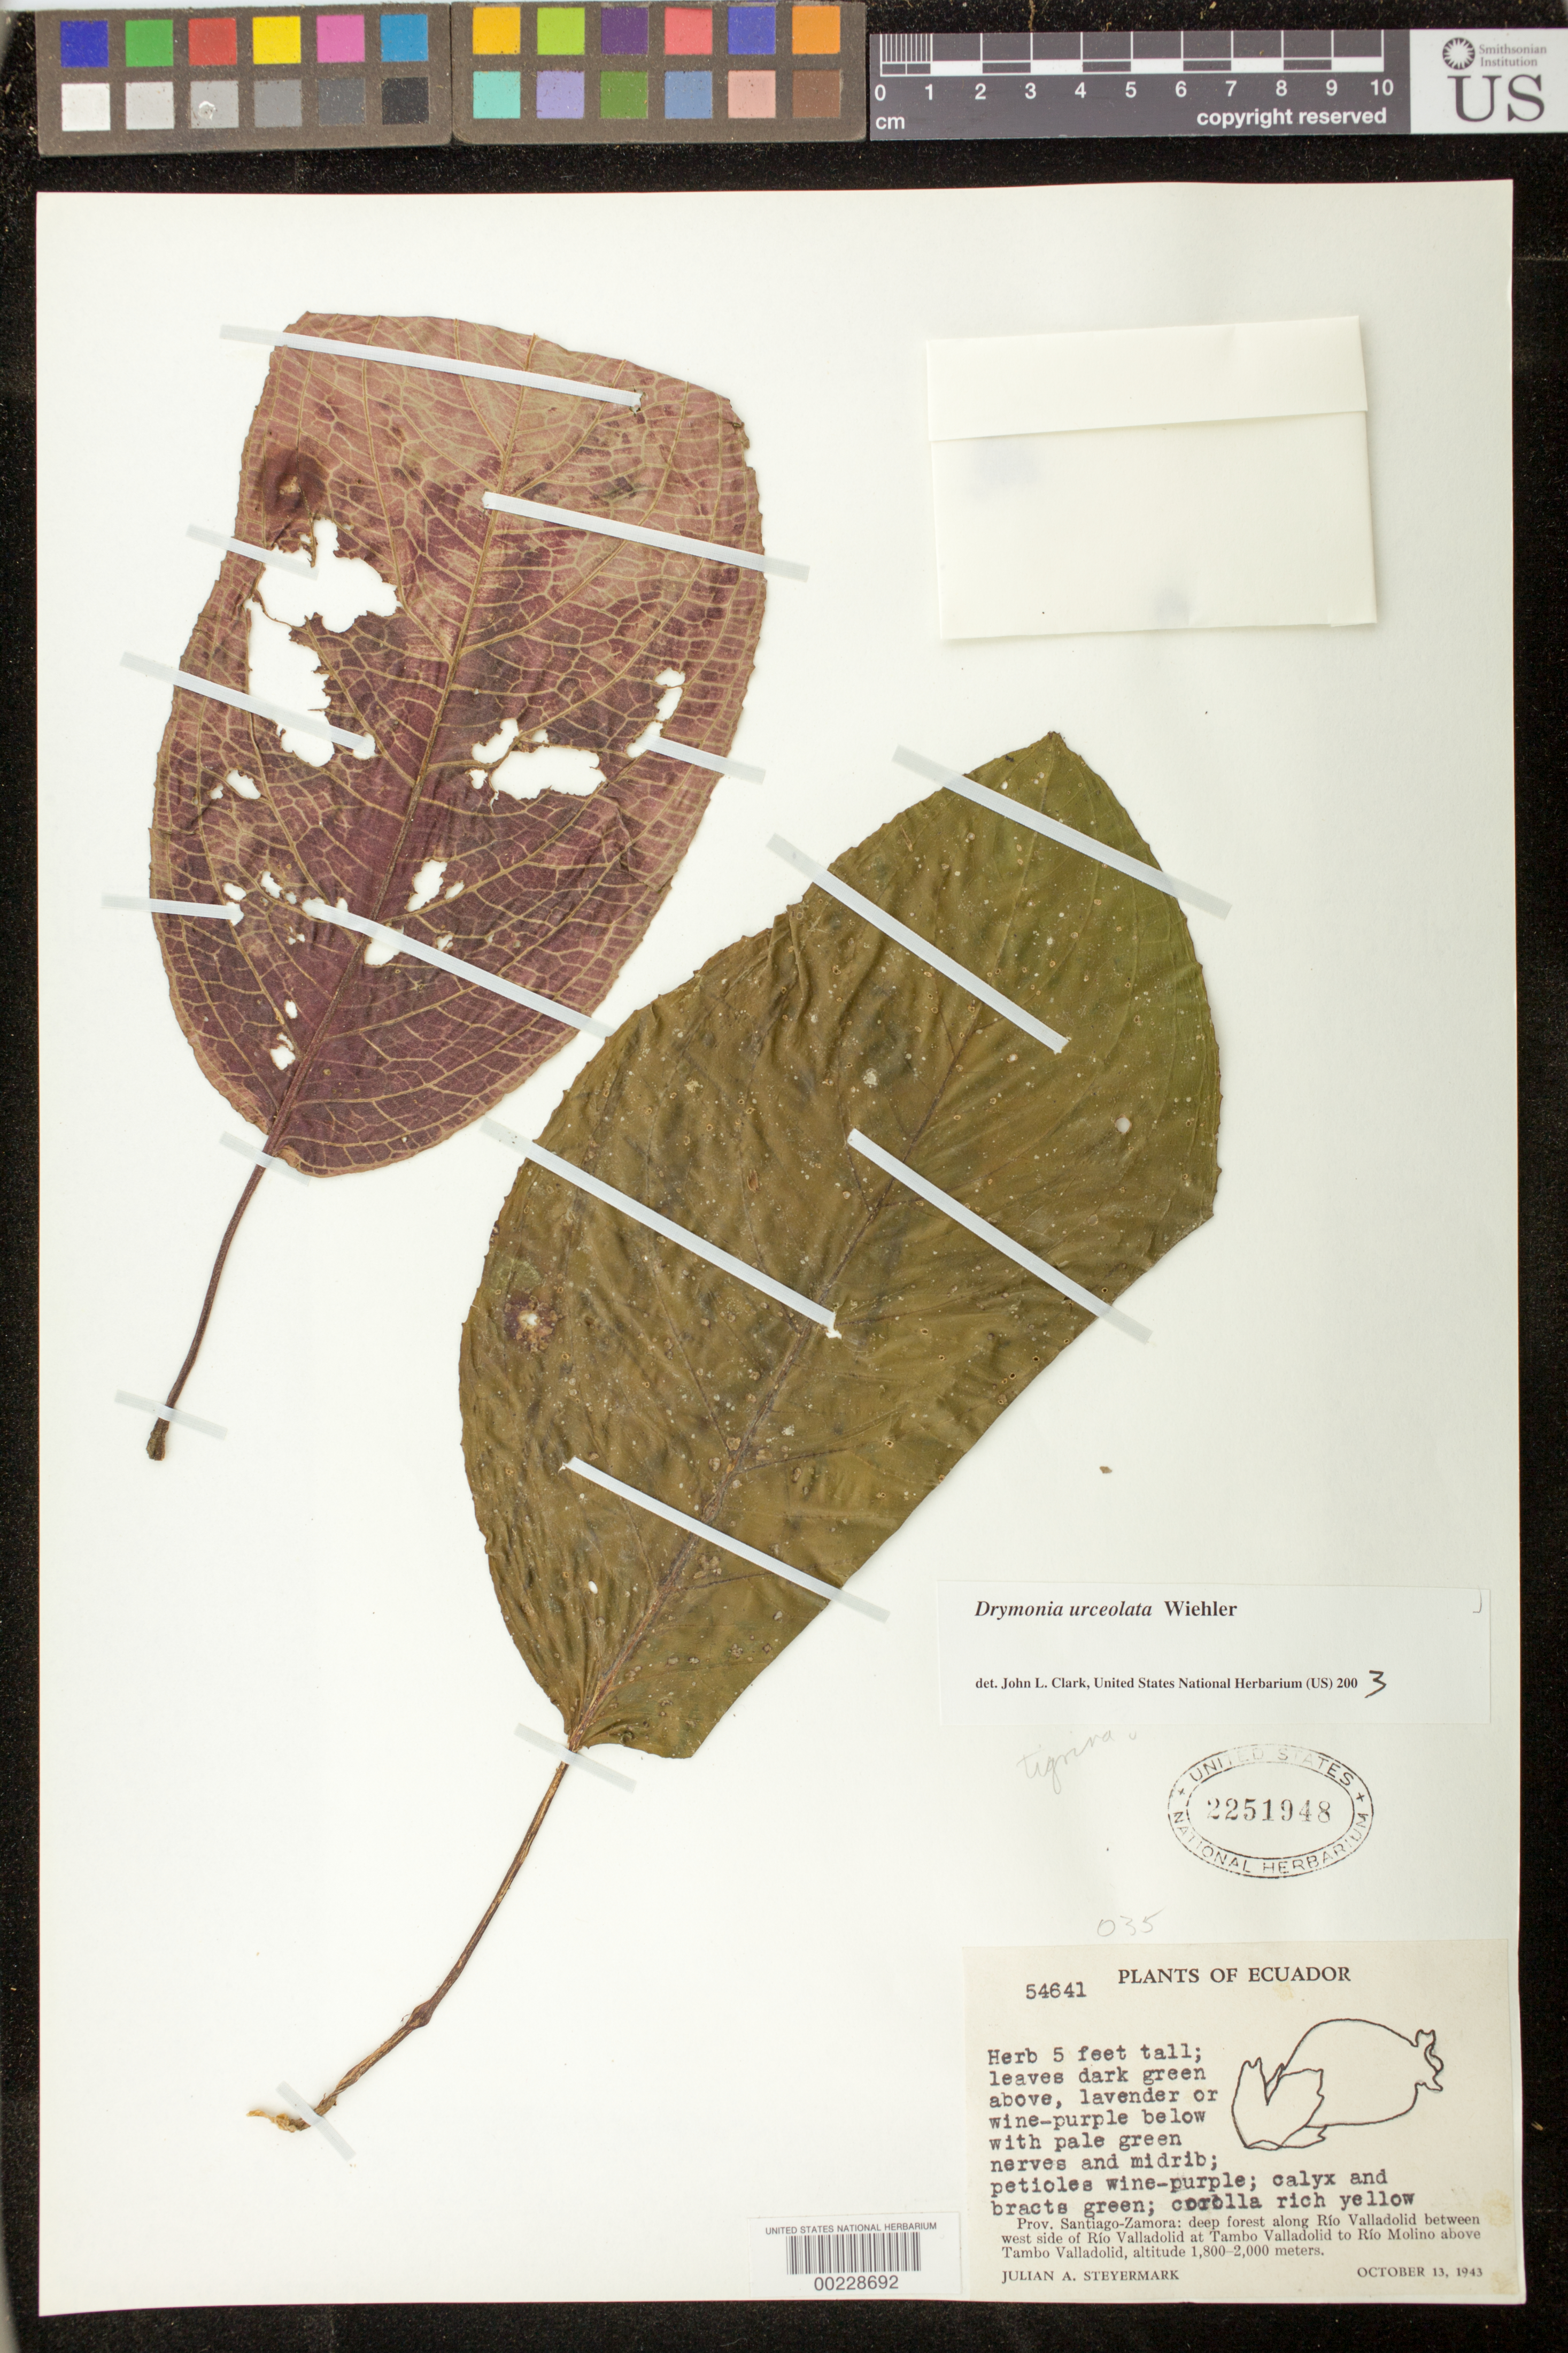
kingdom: Plantae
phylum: Tracheophyta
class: Magnoliopsida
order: Lamiales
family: Gesneriaceae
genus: Drymonia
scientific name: Drymonia urceolata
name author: Wiehler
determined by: Clark, J. L., (SEL), The Marie Selby Botanical Garden (UNITED STATES)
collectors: J. Steyermark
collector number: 54641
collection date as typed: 13 Oct 1943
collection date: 1943-10-13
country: Ecuador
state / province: Zamora-Chinchipe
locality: Along Rio Valladolid between W side of Rio Valladolid at Tambo Valladolid to Rio Molino above Tambo Valla.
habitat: Deep forest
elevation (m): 1800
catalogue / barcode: US 2251948